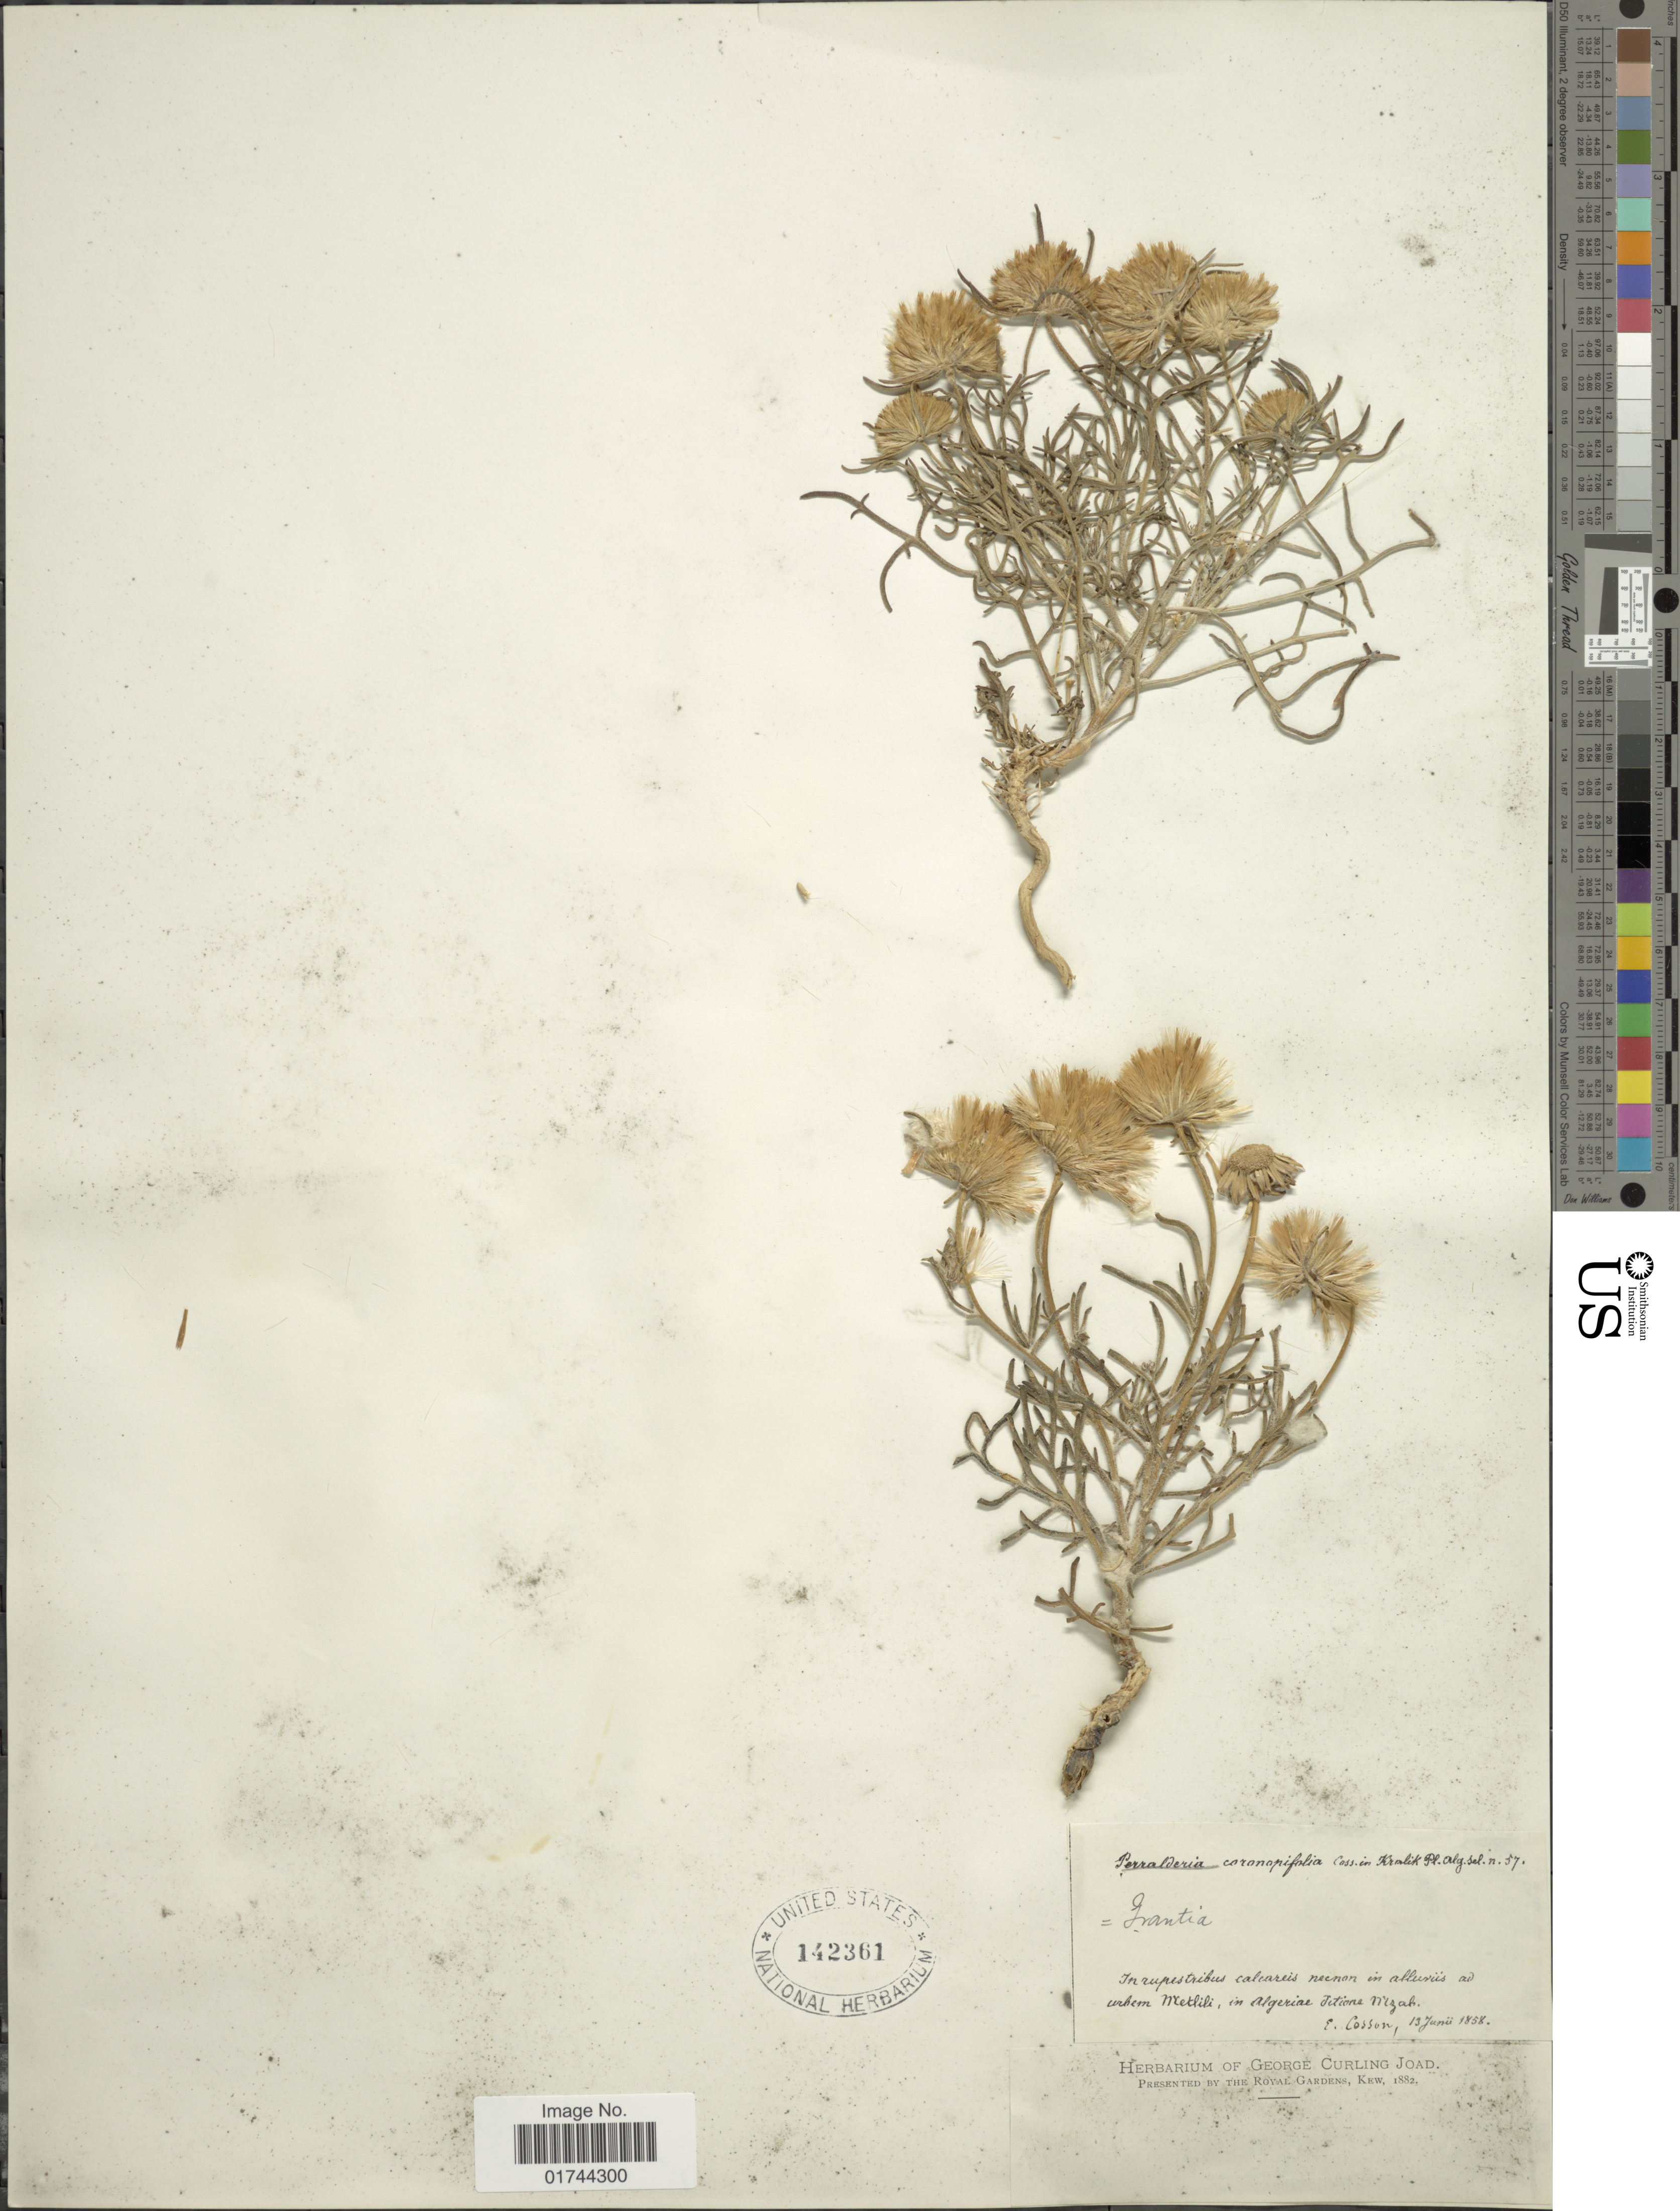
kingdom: Plantae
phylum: Tracheophyta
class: Magnoliopsida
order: Asterales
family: Asteraceae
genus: Grantia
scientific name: Grantia coronopifolia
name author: Benth. & Hook. f.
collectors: E. Cosson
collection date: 1858-06-13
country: Algeria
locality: In rupestribus caleareis nec non in alburus ad n'utlili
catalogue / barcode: US 142361